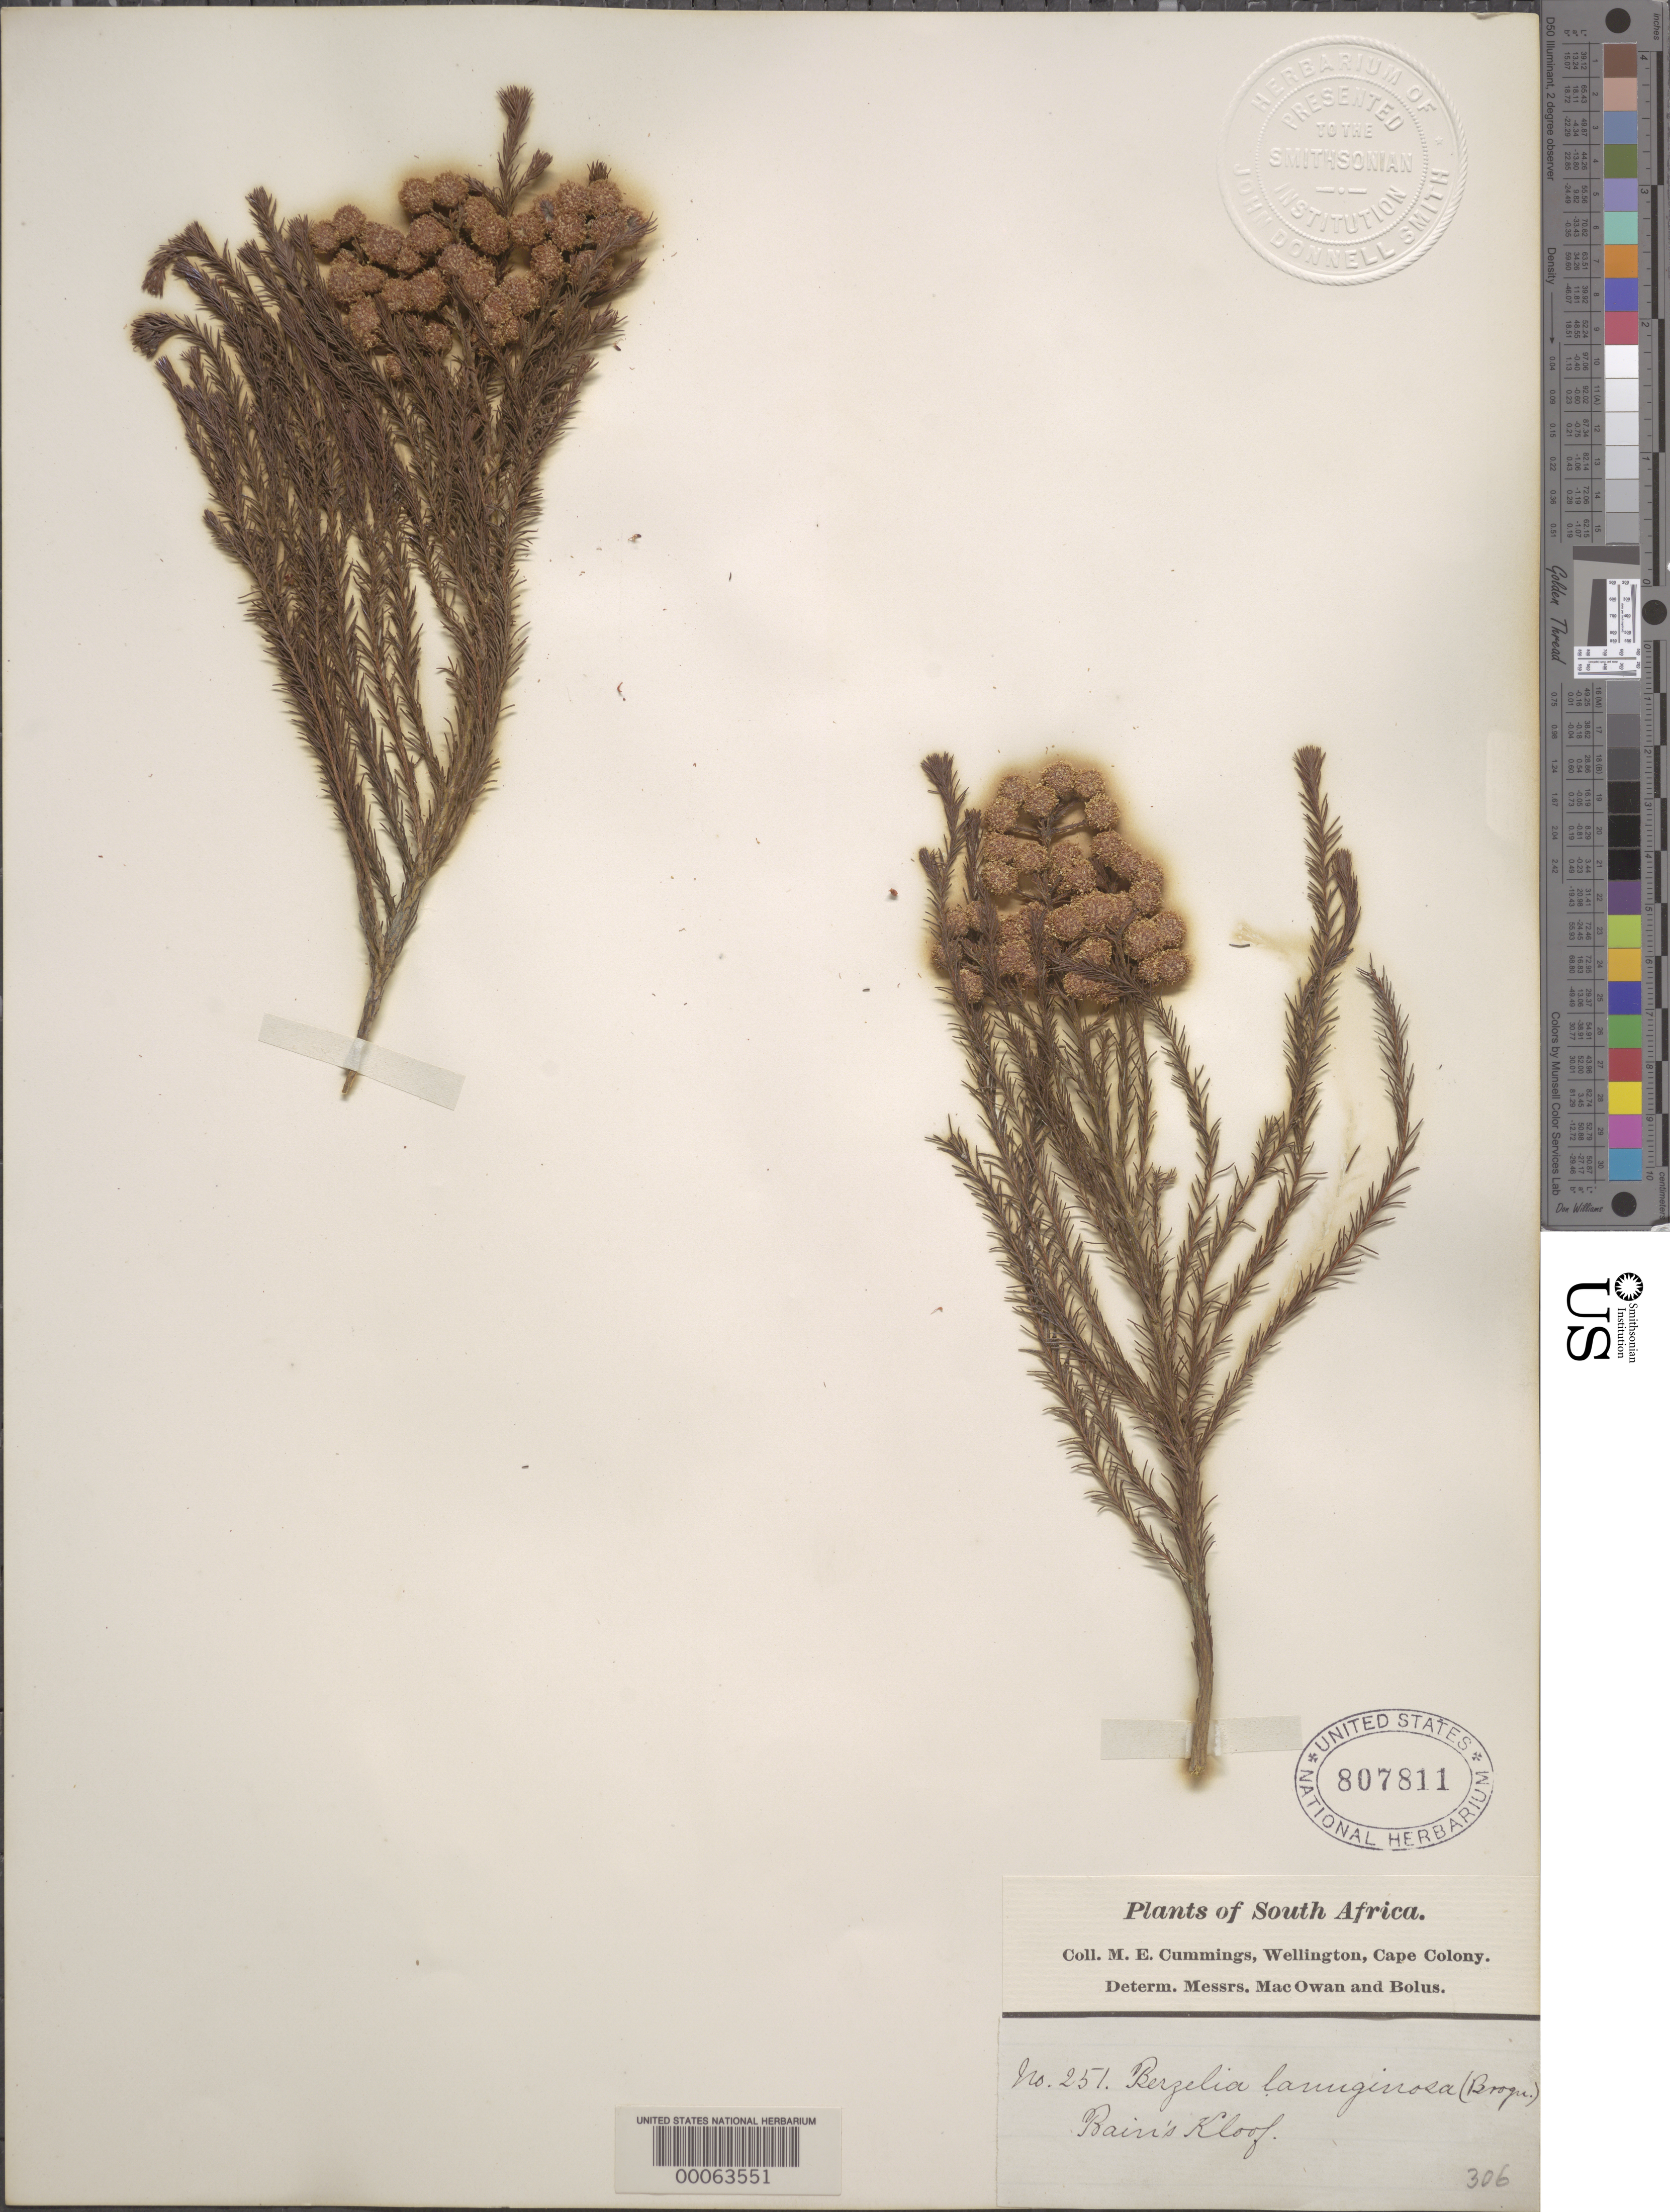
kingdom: Plantae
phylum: Tracheophyta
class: Magnoliopsida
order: Bruniales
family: Bruniaceae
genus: Berzelia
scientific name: Berzelia lanuginosa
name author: (L.) Brongn.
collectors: M. E. Cummings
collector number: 251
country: South Africa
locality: Bain's kloof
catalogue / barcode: US 807811